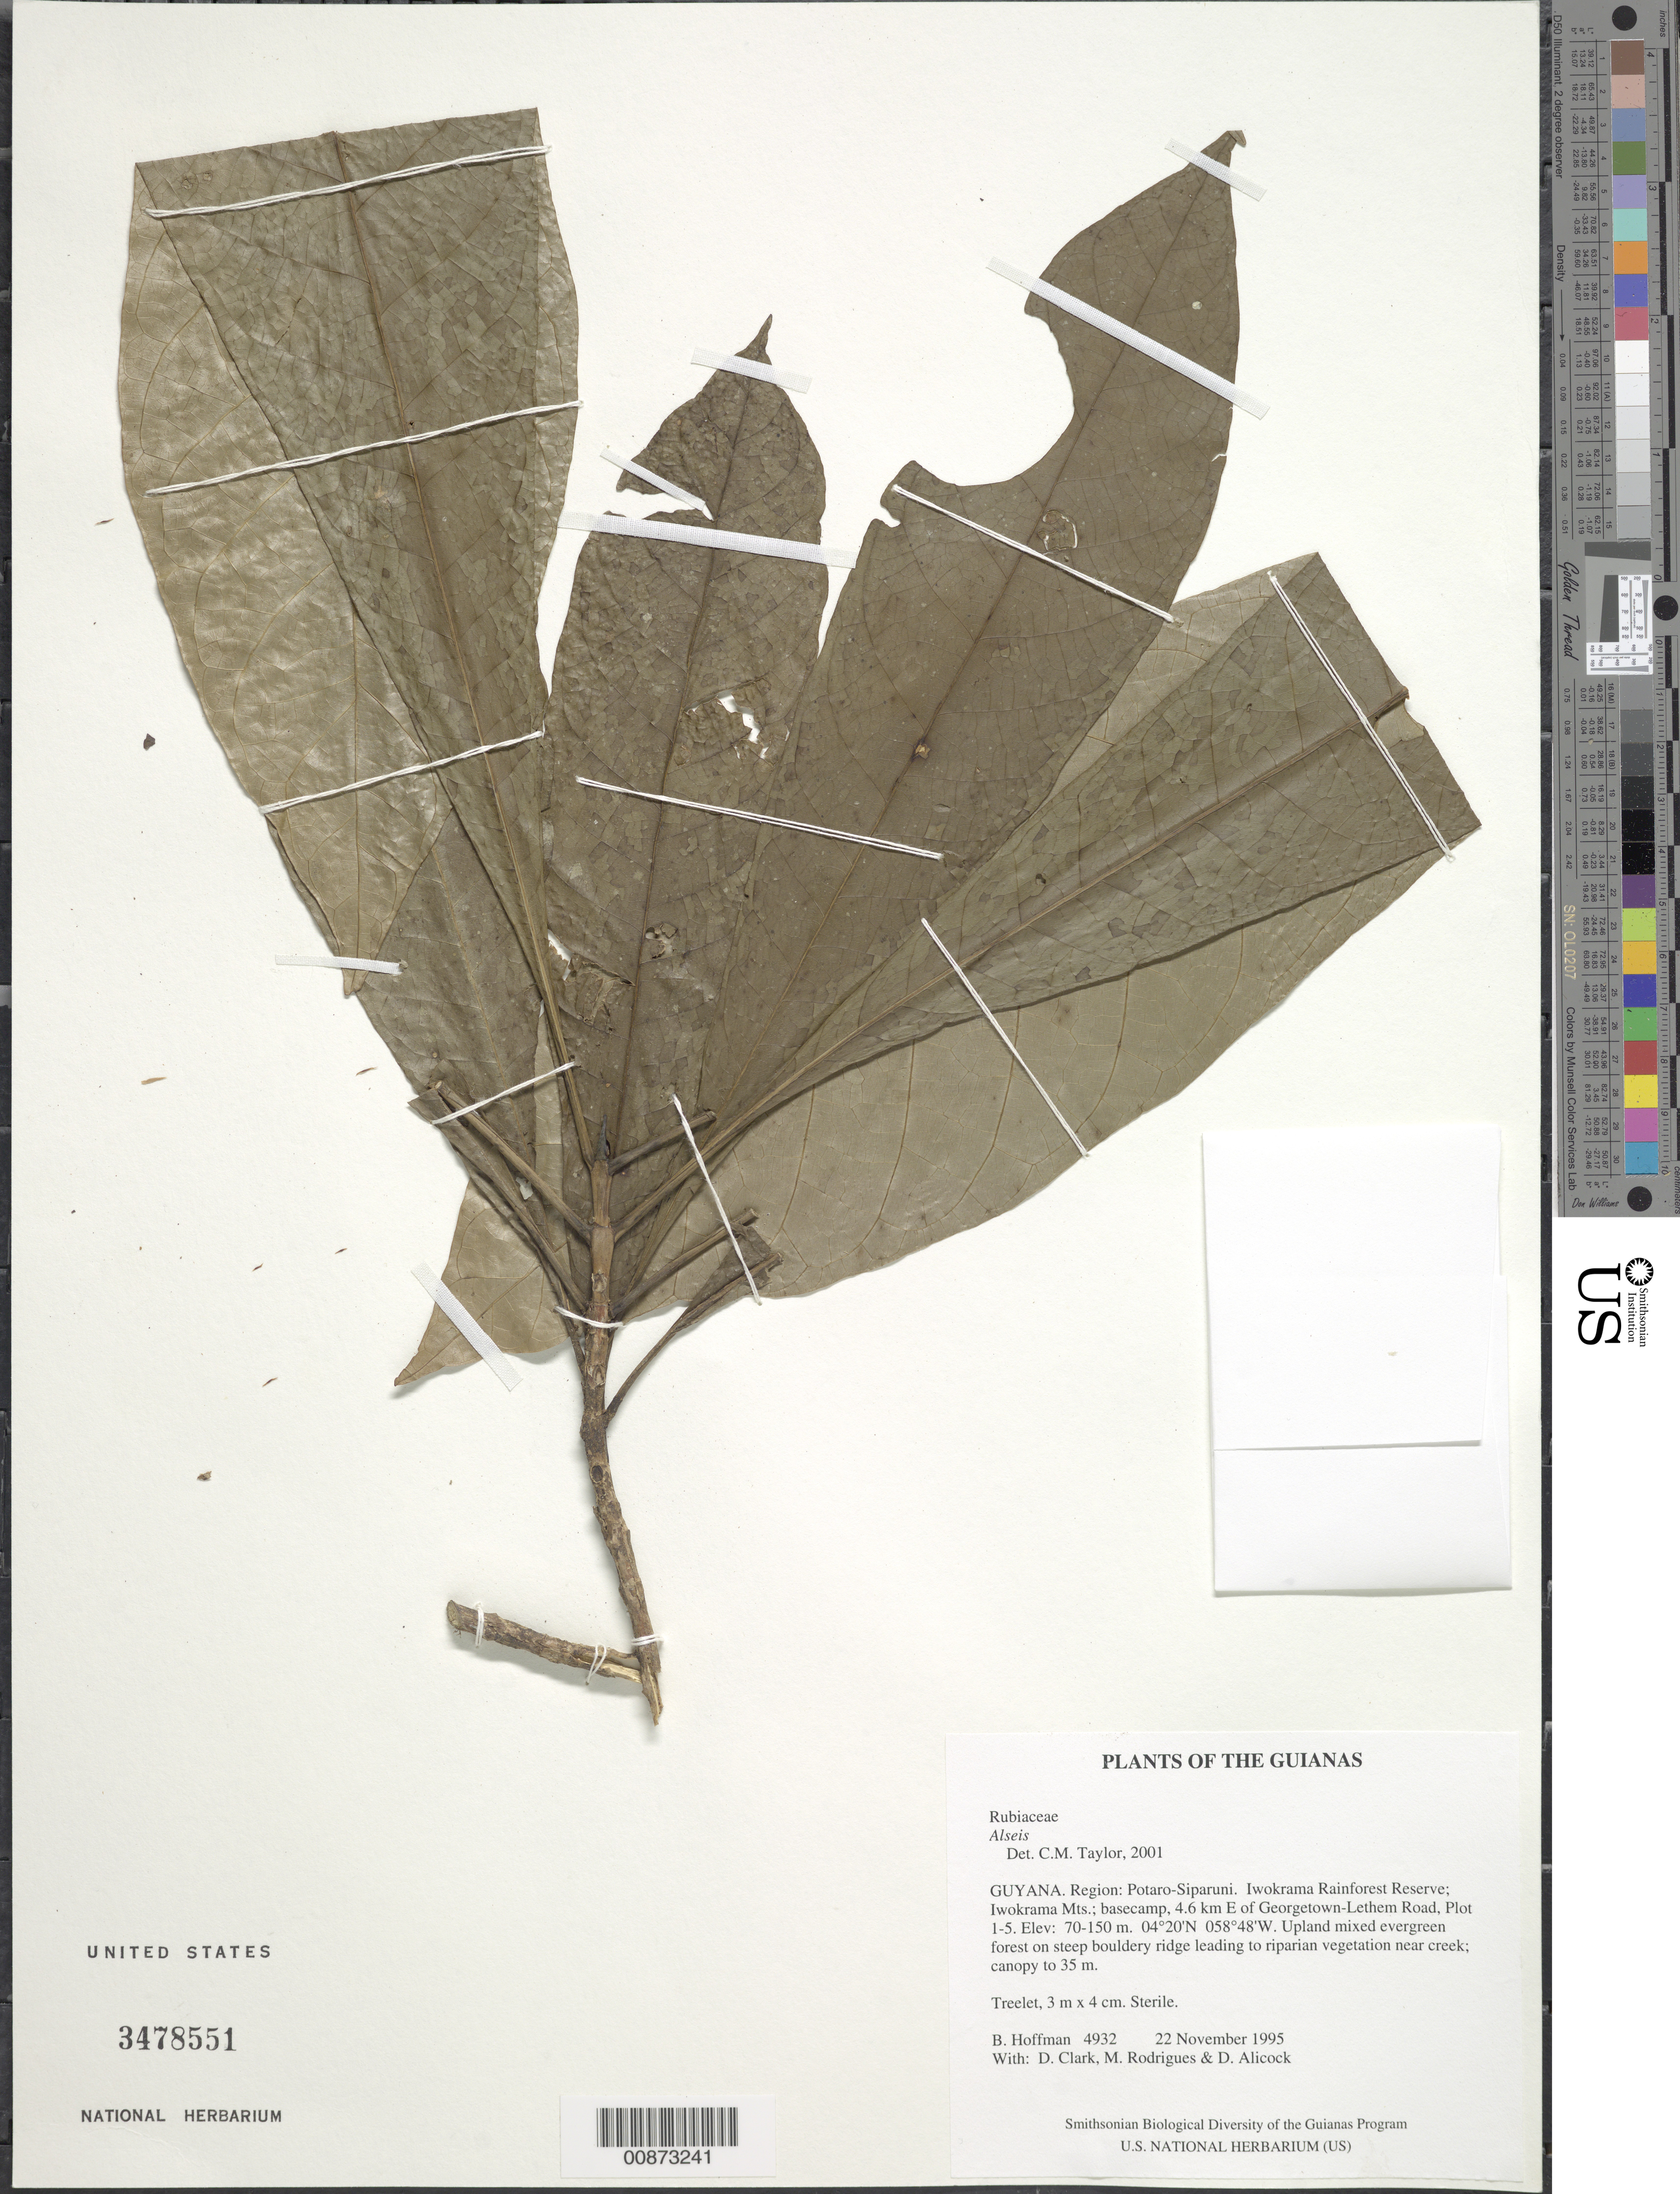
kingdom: Plantae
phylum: Tracheophyta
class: Magnoliopsida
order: Gentianales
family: Rubiaceae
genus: Alseis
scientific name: Alseis sp.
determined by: Taylor, Charlotte M.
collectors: B. Hoffman, H. D. Clarke, M. Rodrigues & D. Allicock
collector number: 4932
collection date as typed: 22 November 1995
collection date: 1995-11-22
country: Guyana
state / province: Potaro-Siparuni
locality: Iwokrama Rainforest Reserve; Iwokrama Mts.; basecamp at end of 4.6 km cut line E of Georgetown-Lethem Road, Iwokrama Plot 1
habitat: Upland mixed evergreen forest on steep bouldery ridge leading to riparian vegetation near creek; canopy to 35 m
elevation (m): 70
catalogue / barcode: US 3478551